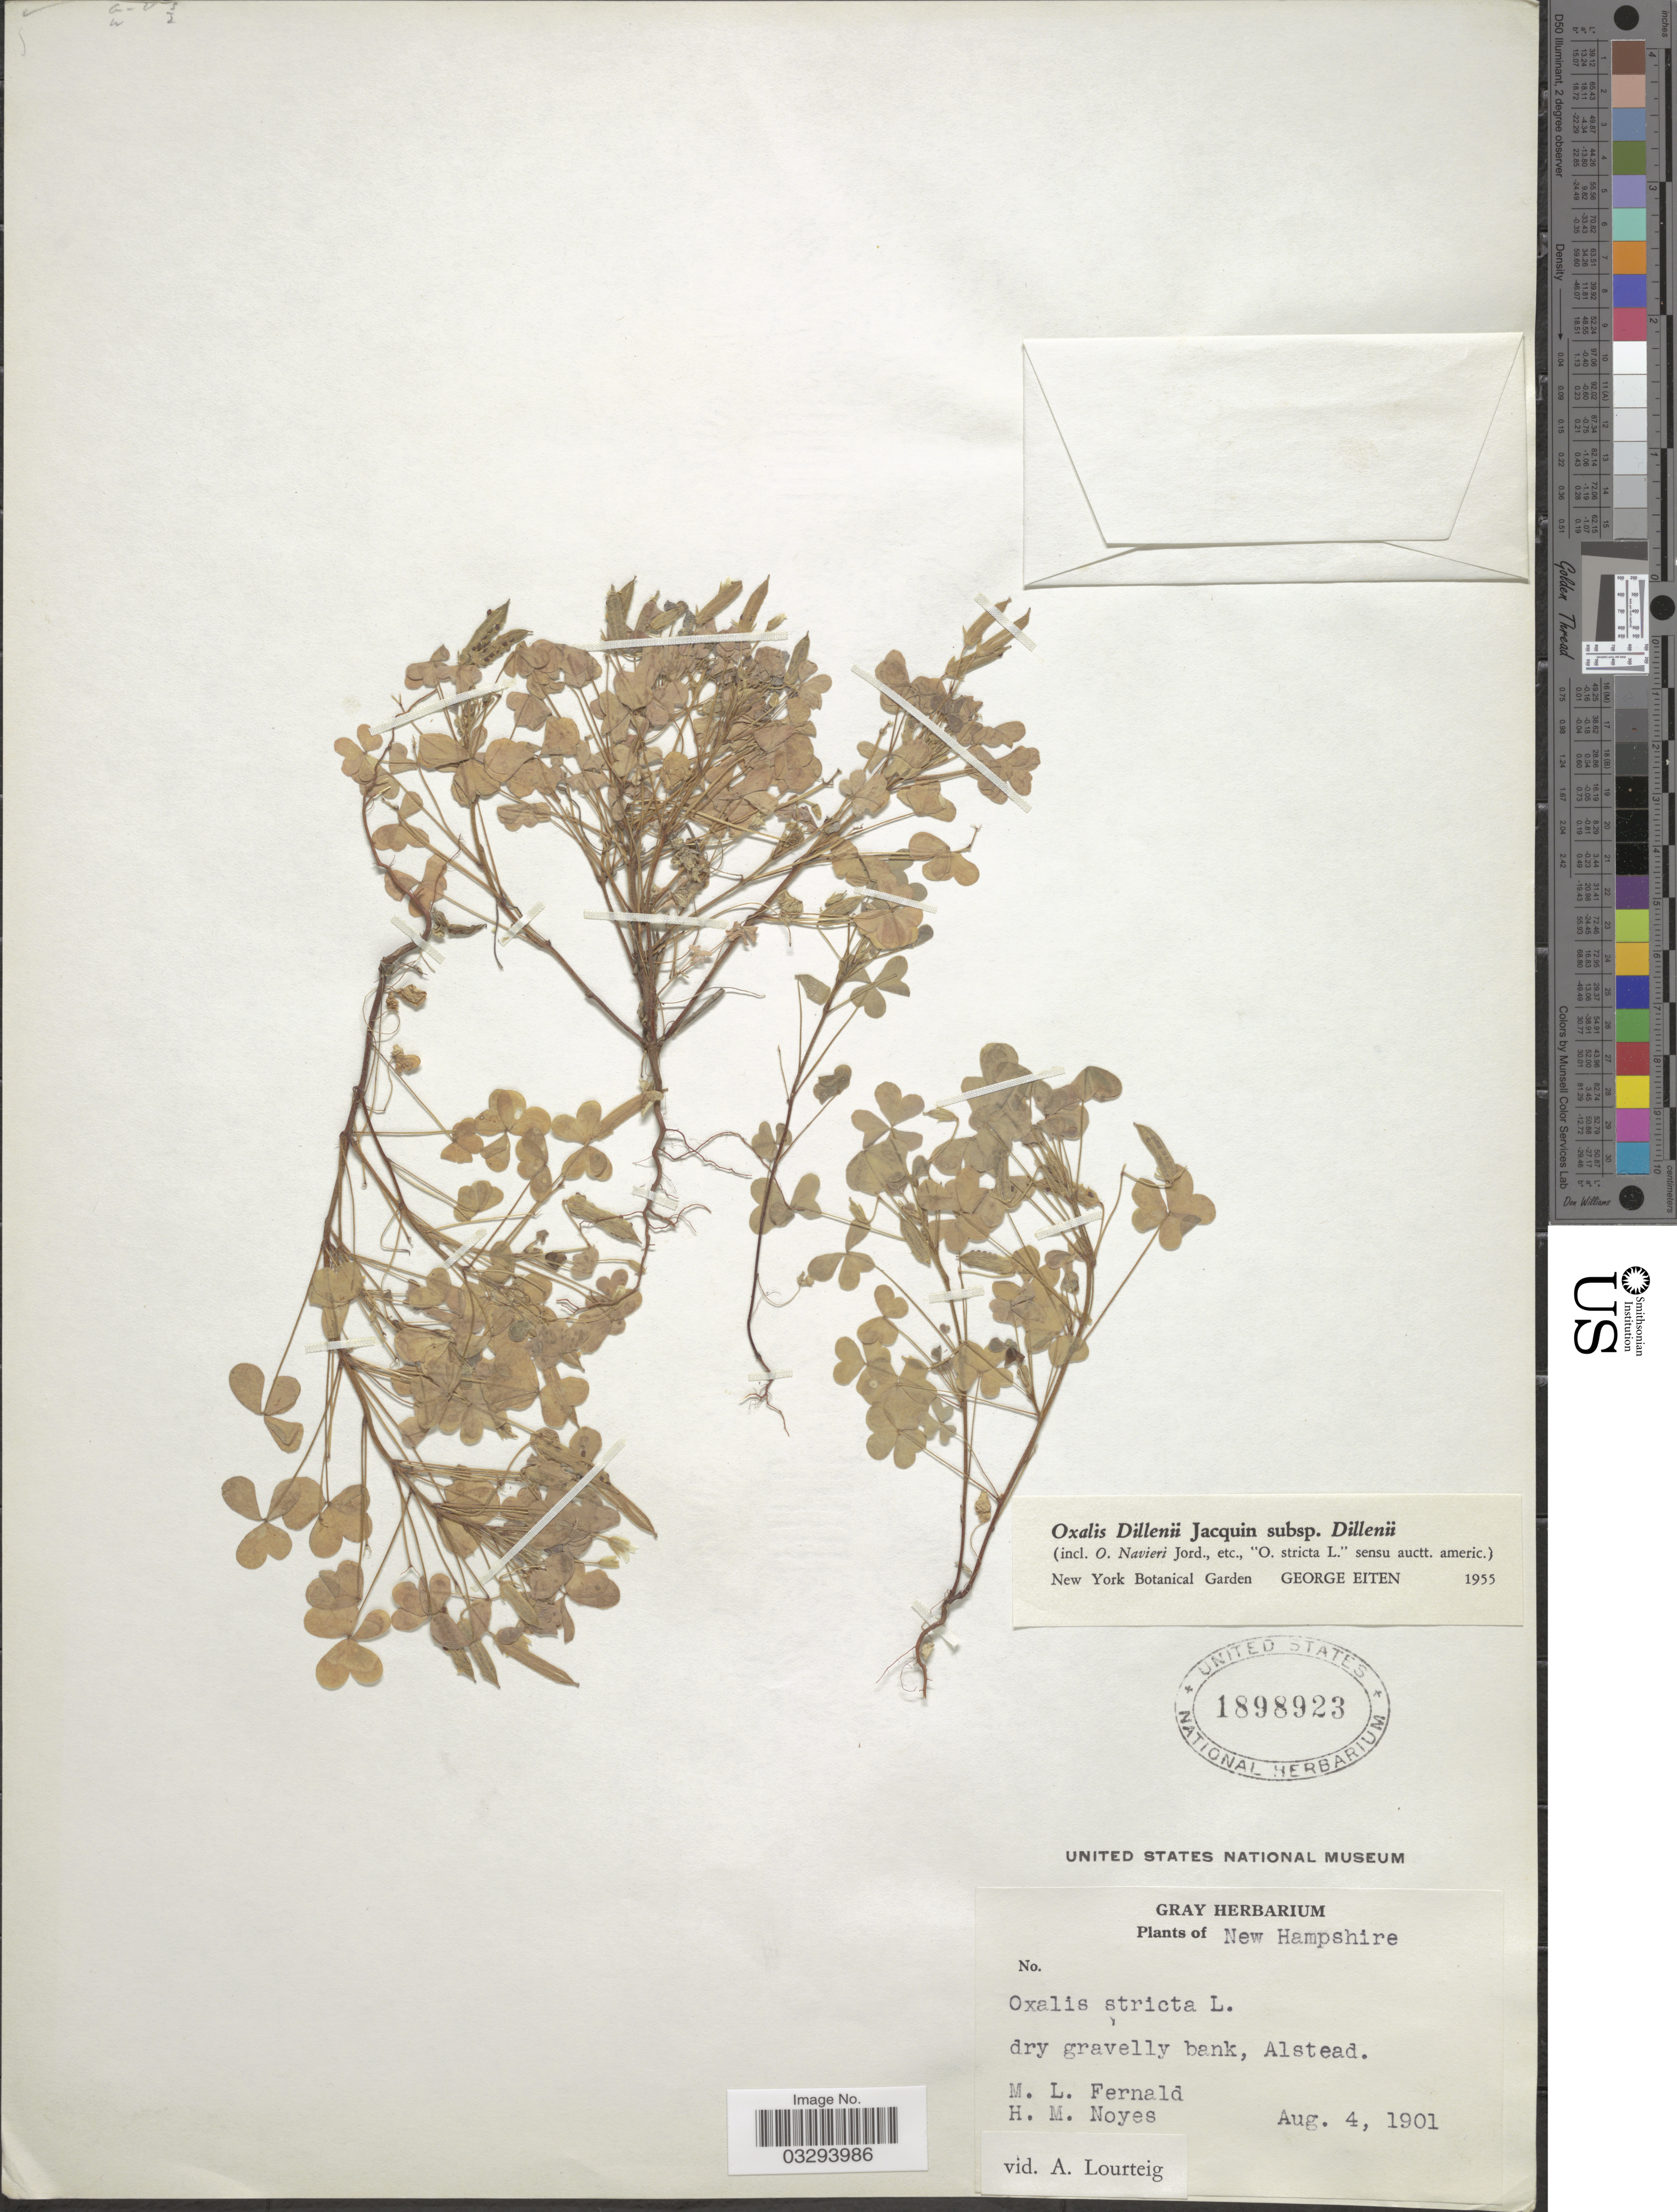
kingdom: Plantae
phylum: Tracheophyta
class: Magnoliopsida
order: Oxalidales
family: Oxalidaceae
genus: Oxalis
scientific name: Oxalis stricta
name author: L.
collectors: M. L. Fernald & H. Noyes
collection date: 1901-08-04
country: United States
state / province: New Hampshire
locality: Dry gravelly bank, Alstead.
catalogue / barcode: US 1898923